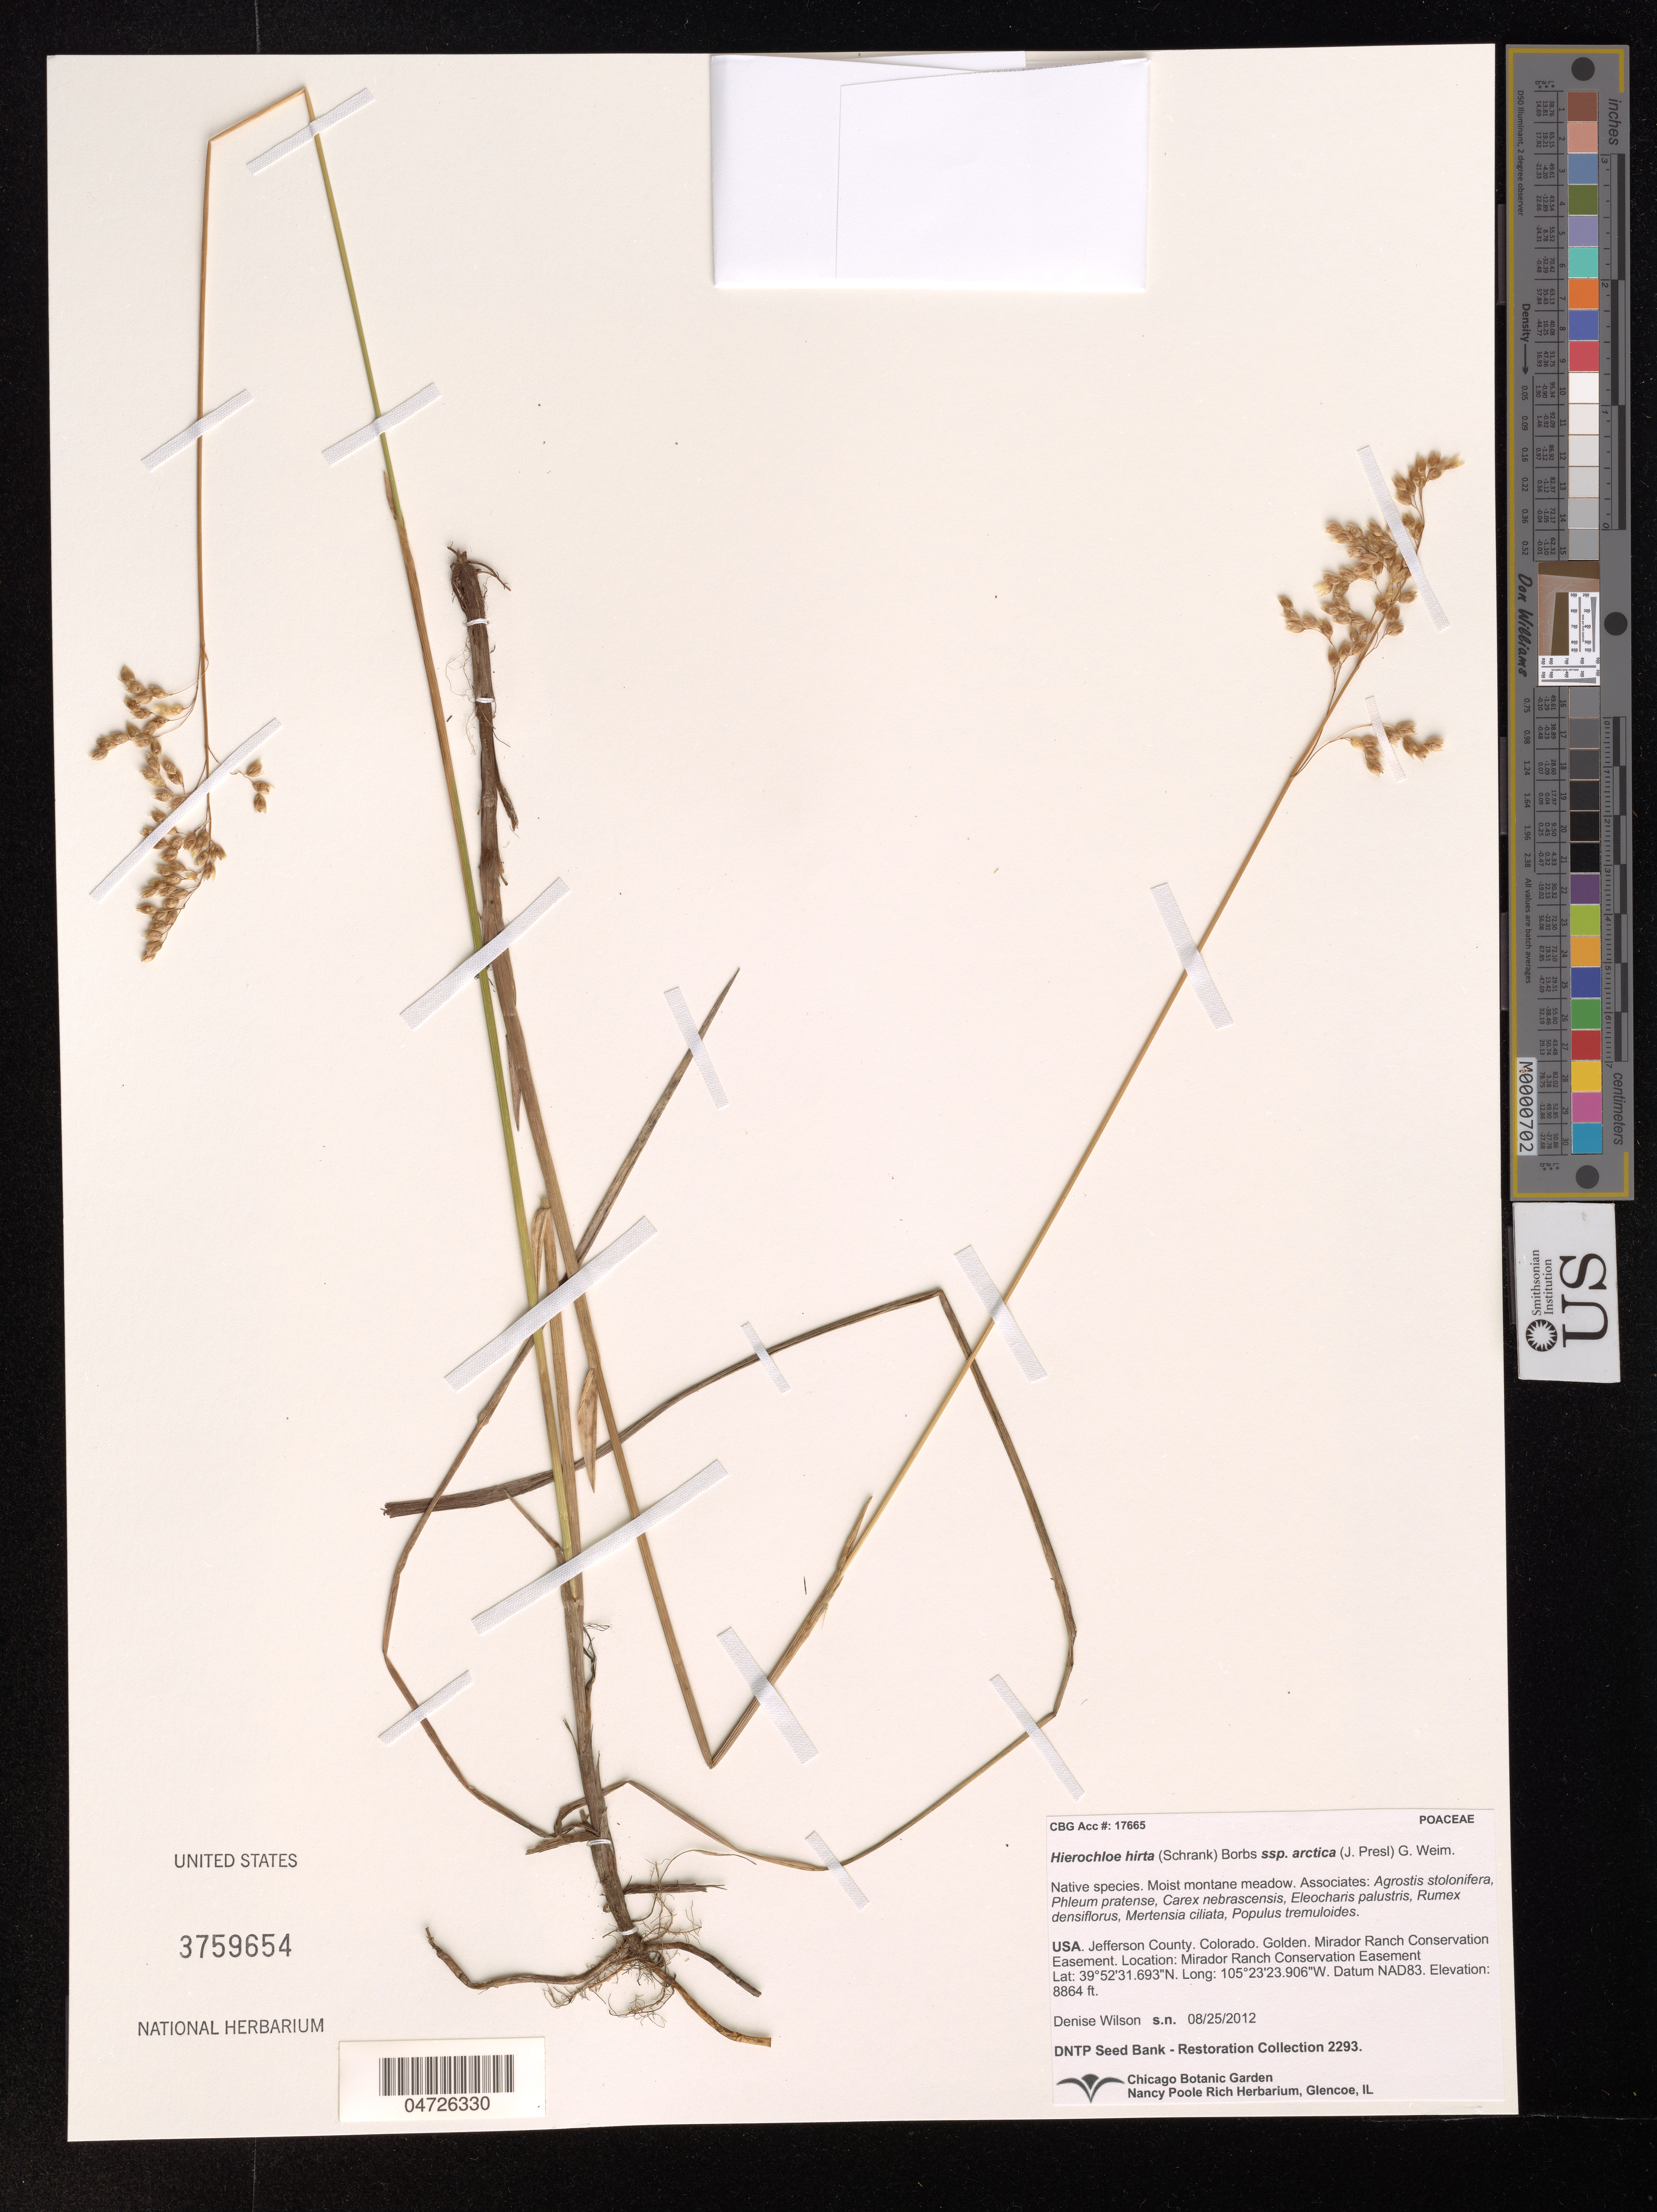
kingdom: Plantae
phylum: Tracheophyta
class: Liliopsida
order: Poales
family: Poaceae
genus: Hierochloe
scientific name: Hierochloe hirta subsp. arctica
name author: (J. Presl) G. Weim.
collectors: D. Wilson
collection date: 2012-08-25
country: United States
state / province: Colorado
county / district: Jefferson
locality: Jefferson County. Golden. Mirador Ranch Conservation Easement. Datum NAD83.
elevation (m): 2702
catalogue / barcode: US 3759654